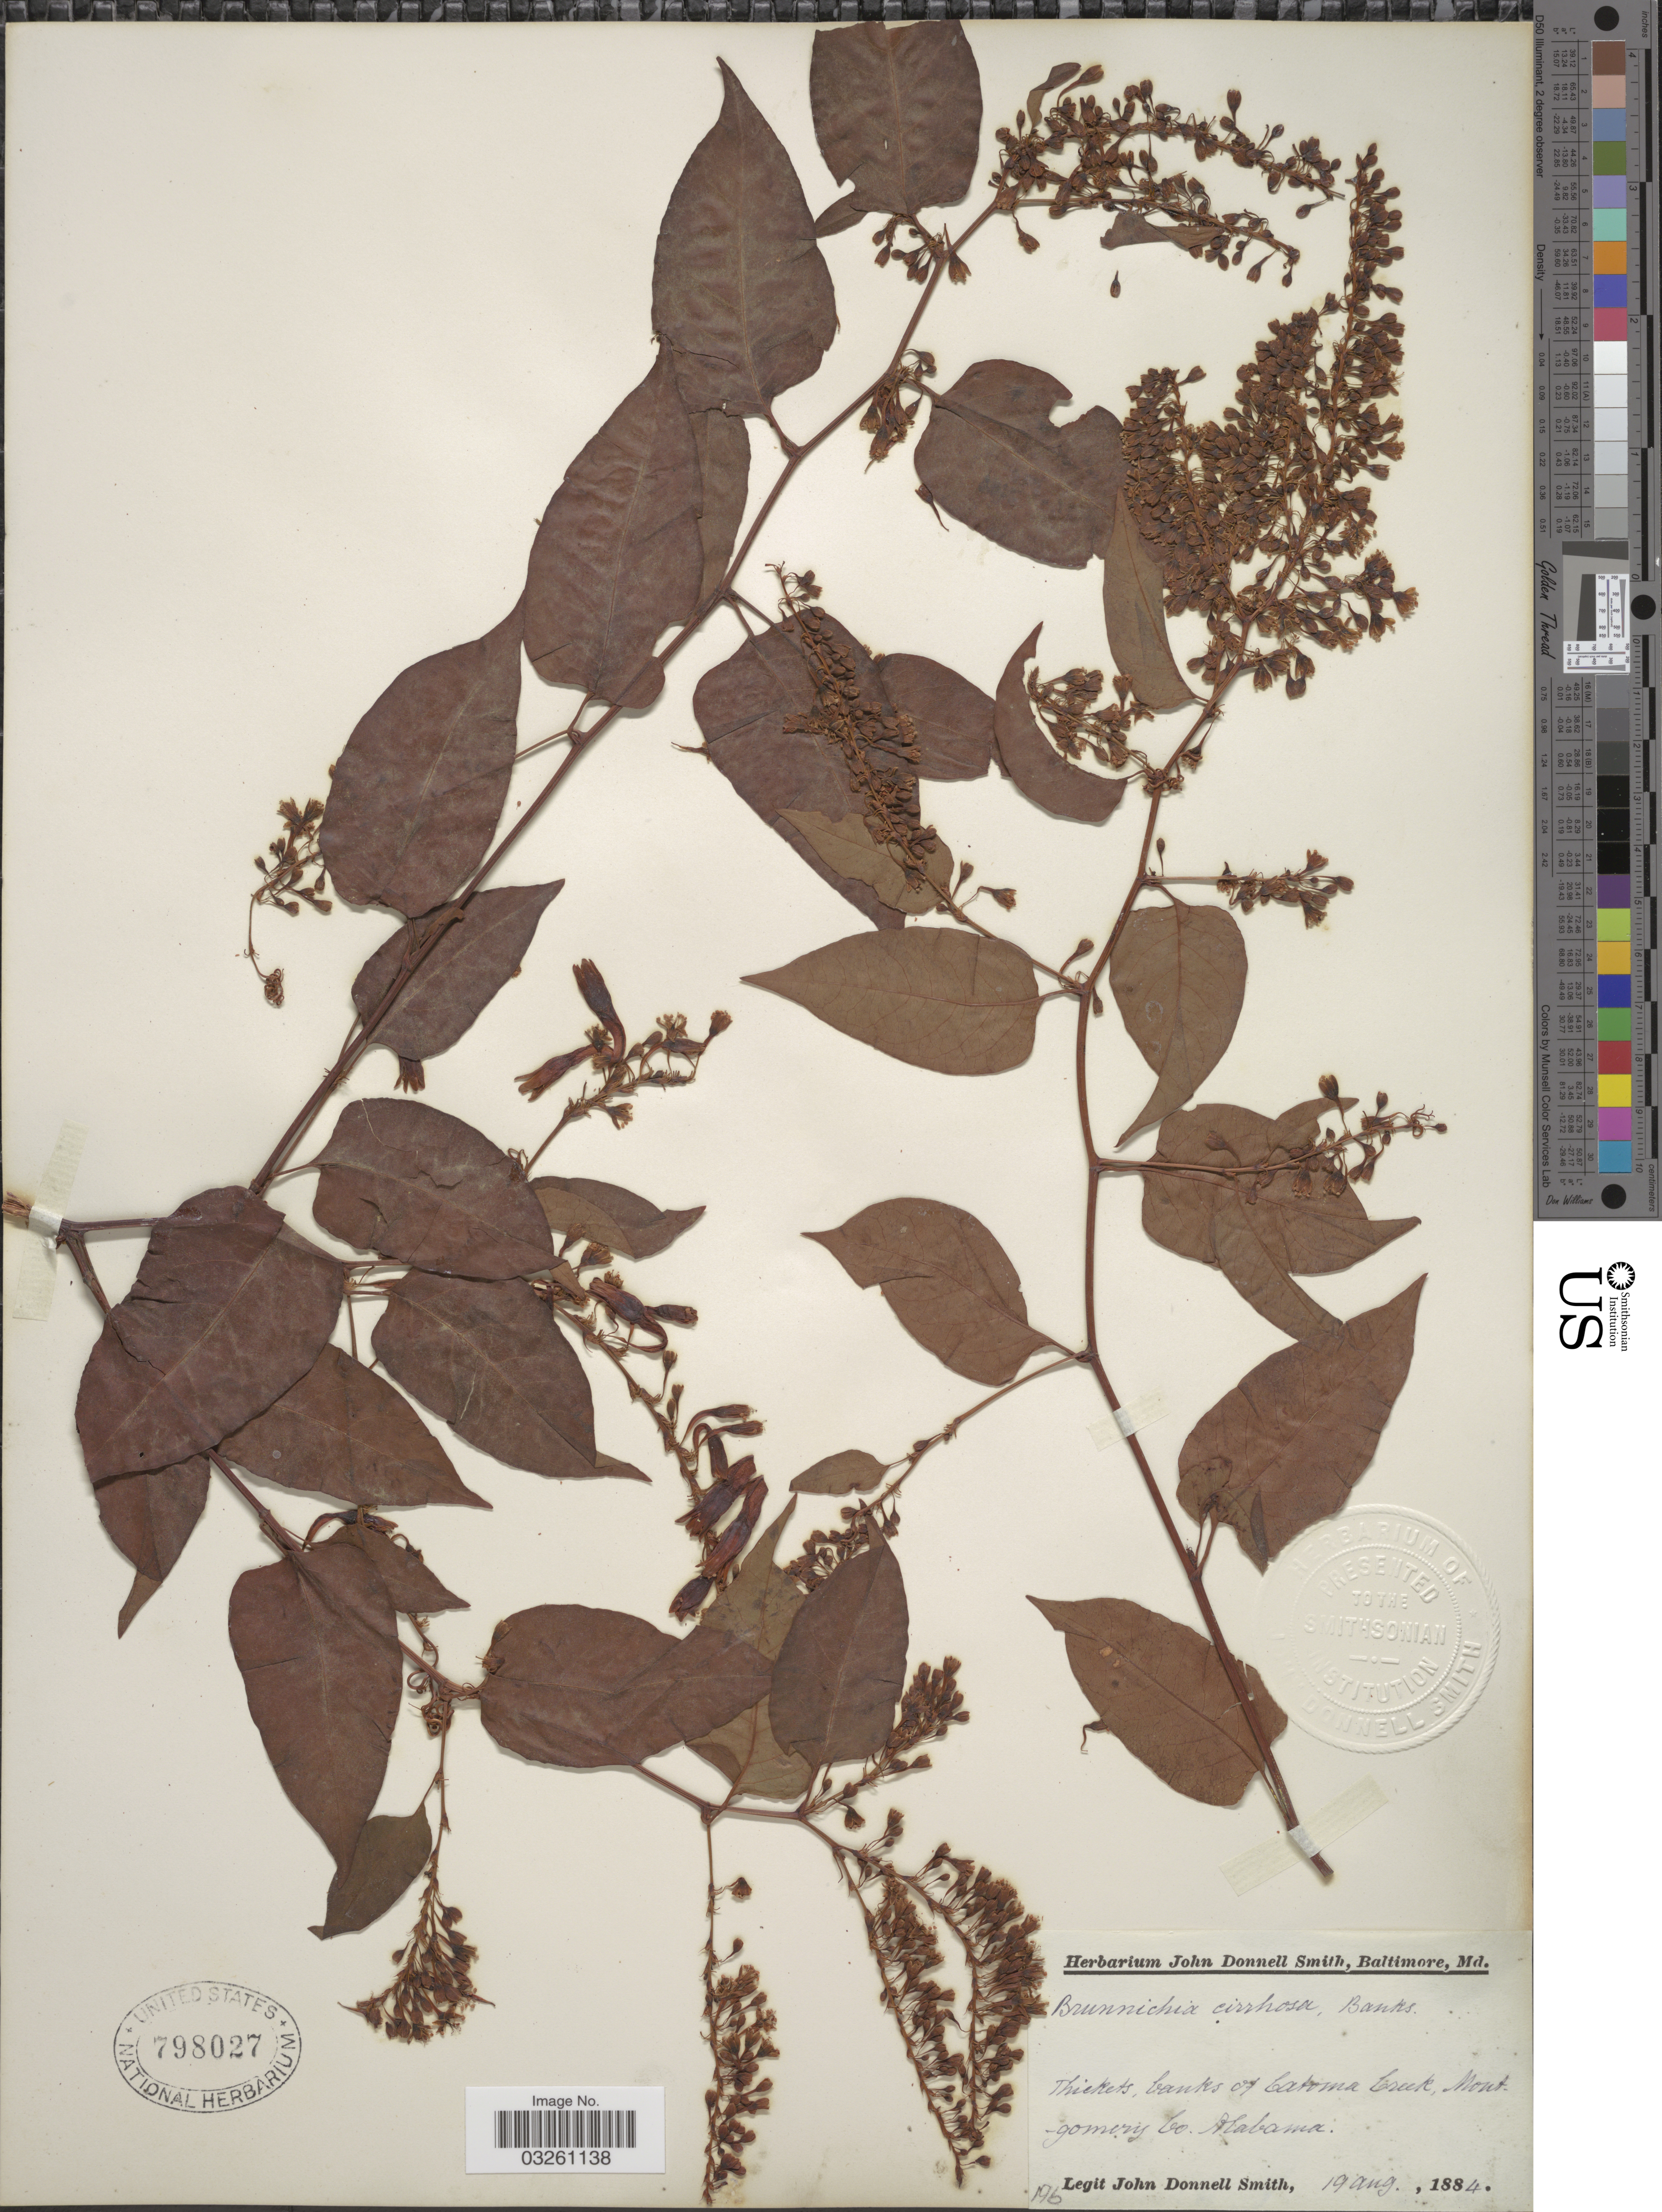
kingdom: Plantae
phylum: Tracheophyta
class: Magnoliopsida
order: Caryophyllales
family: Polygonaceae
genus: Brunnichia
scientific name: Brunnichia cirrhosa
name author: Gaertn.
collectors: J. Donnell Smith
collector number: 196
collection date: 1884-08-19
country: United States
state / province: Alabama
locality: Thickets, banks of Catoma Creek, Montgomery Co, Alabama.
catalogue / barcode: US 798027